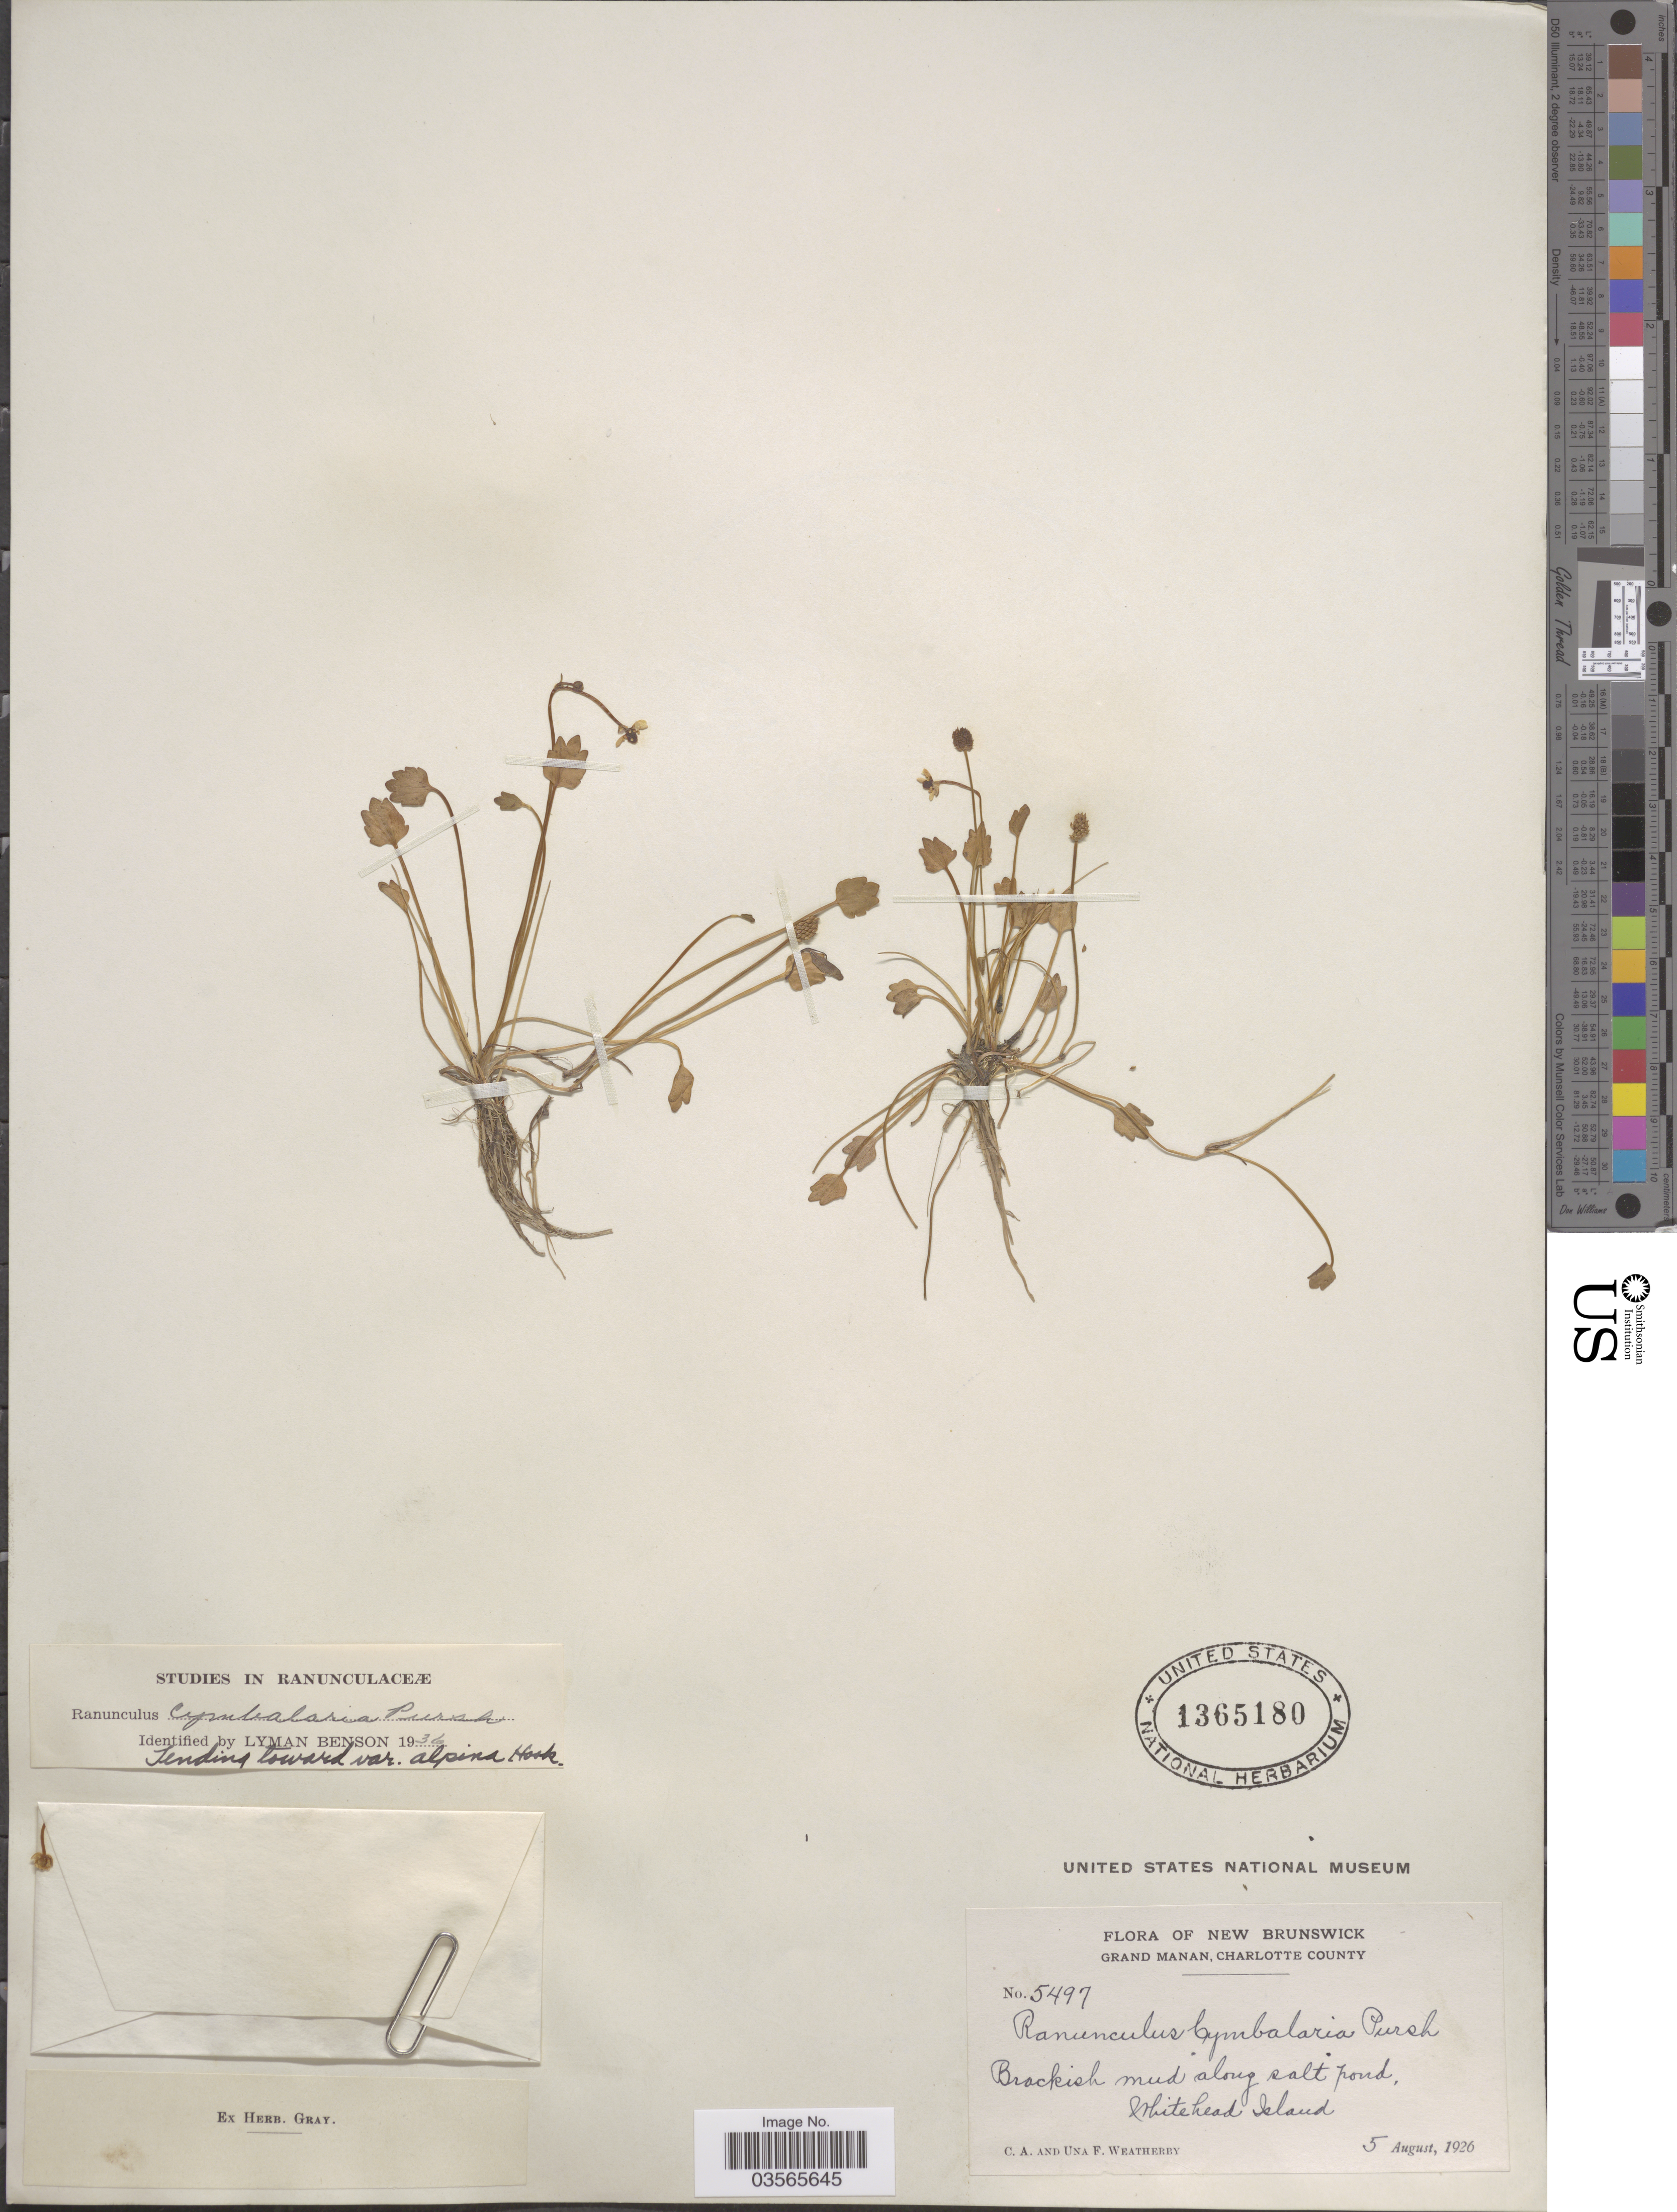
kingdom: Plantae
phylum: Tracheophyta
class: Magnoliopsida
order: Ranunculales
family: Ranunculaceae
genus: Halerpestes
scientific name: Halerpestes cymbalaria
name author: (Pursh) Greene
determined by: Strong, M. T., (US), Smithsonian Institution - National Museum of Natural History (UNITED STATES)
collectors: C. A. Weatherby & U. Weatherby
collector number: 5497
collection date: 1926-08-05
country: Canada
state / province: New Brunswick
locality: Grand Manan, Charlotte County. Brackish mud along salt pond, Whitehead Island.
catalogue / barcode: US 1365180